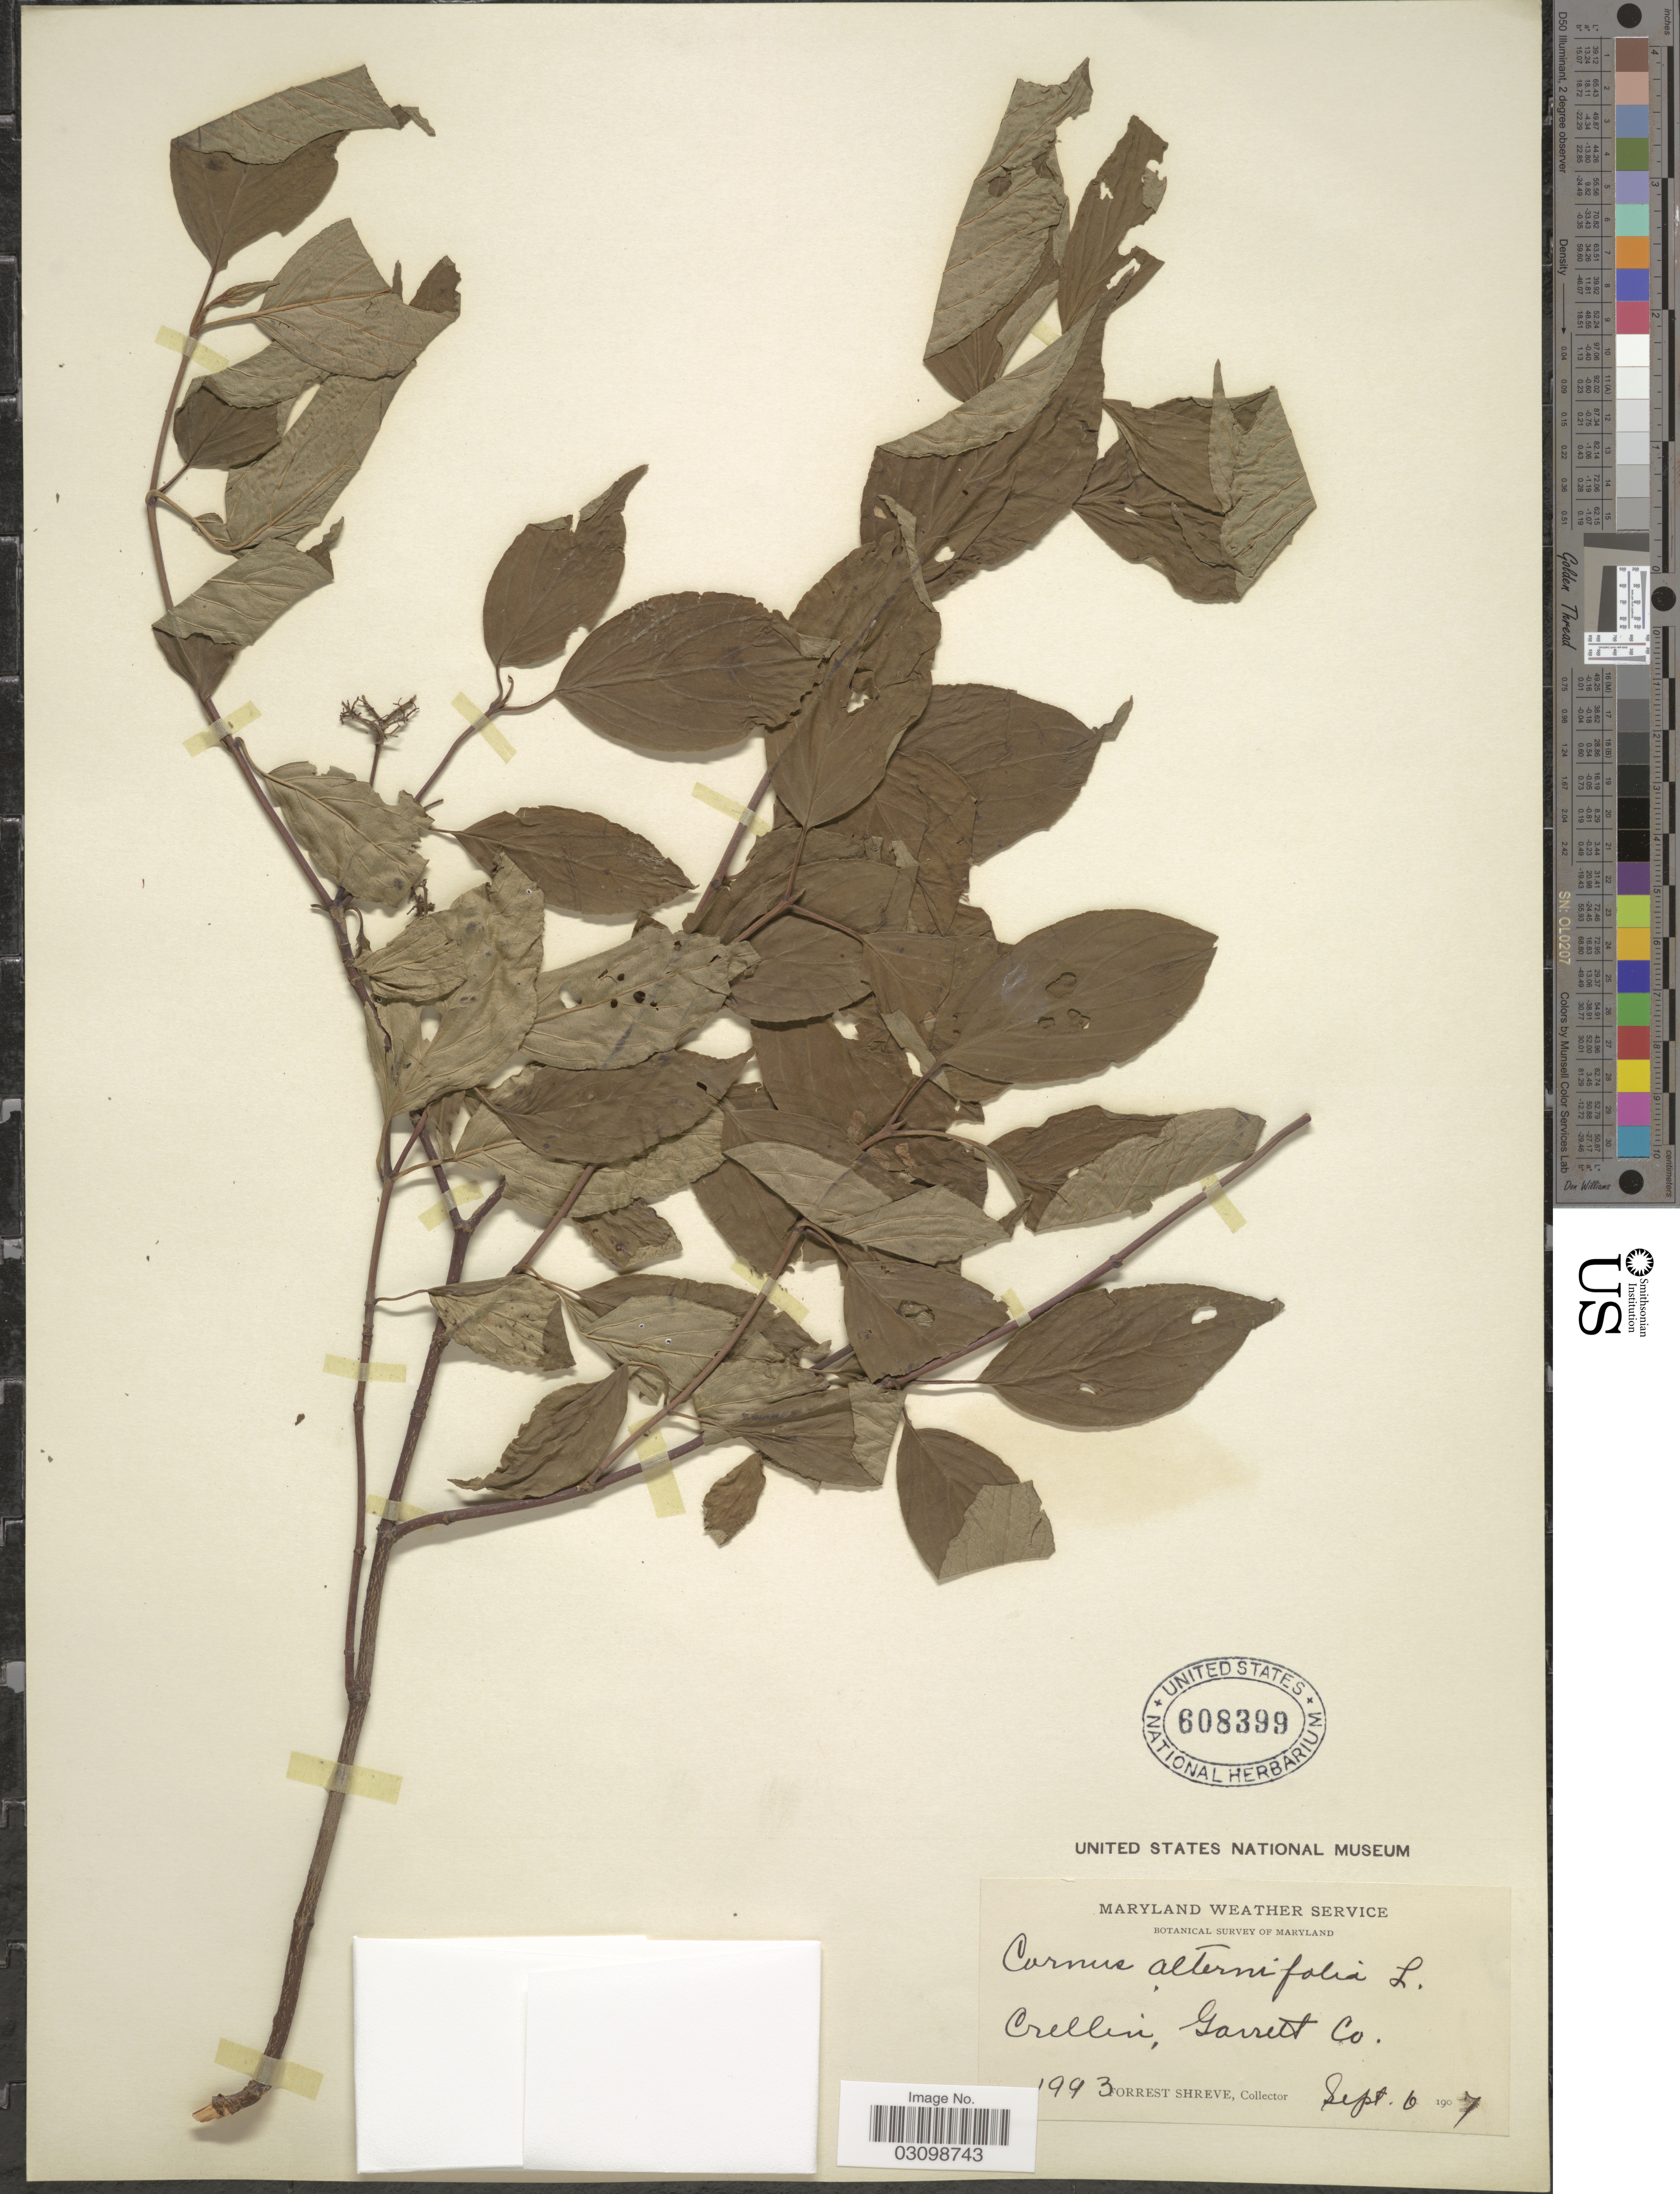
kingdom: Plantae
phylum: Tracheophyta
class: Magnoliopsida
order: Cornales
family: Cornaceae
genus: Cornus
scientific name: Cornus alternifolia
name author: L.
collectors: F. Shreve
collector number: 1993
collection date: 1907-09-06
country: United States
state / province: Maryland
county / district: Garrett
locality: Crellin, Garrett Co.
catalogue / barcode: US 608399